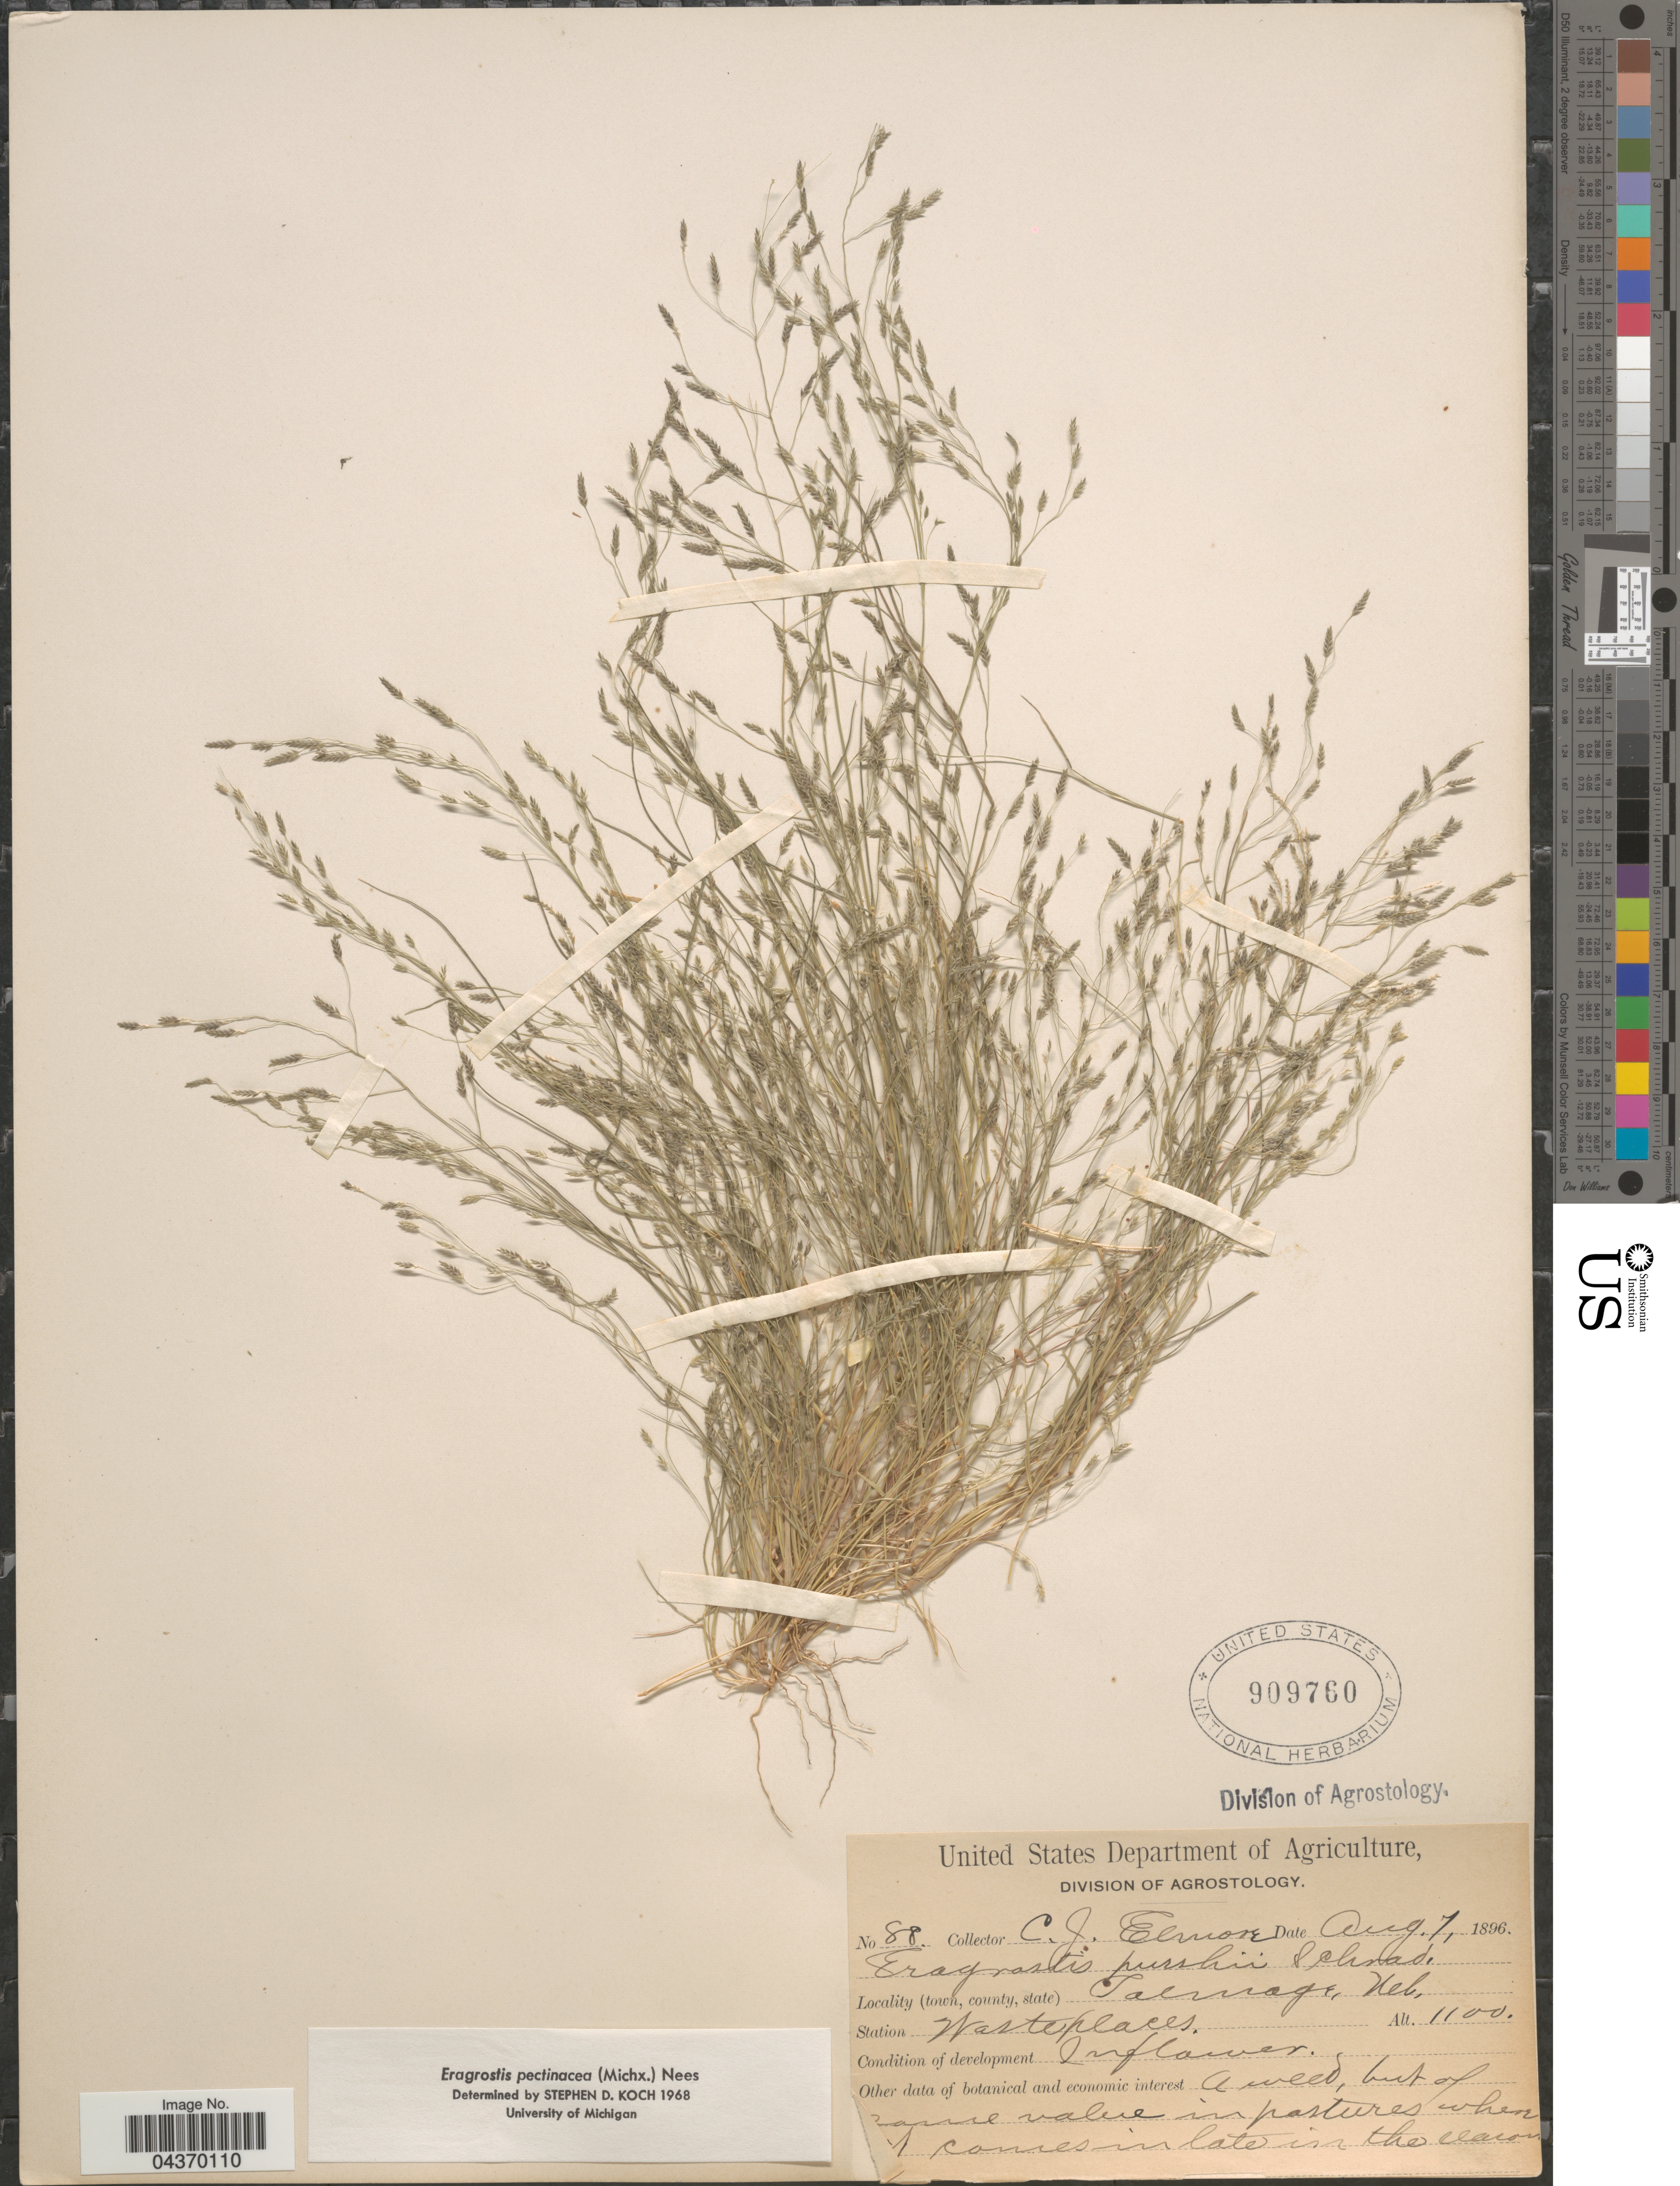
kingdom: Plantae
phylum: Tracheophyta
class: Liliopsida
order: Poales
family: Poaceae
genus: Eragrostis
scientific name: Eragrostis pectinacea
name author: (Michx.) Nees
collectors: C. Elmore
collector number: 88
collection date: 1896-08-07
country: United States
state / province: Nebraska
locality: Talmage.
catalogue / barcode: US 909760